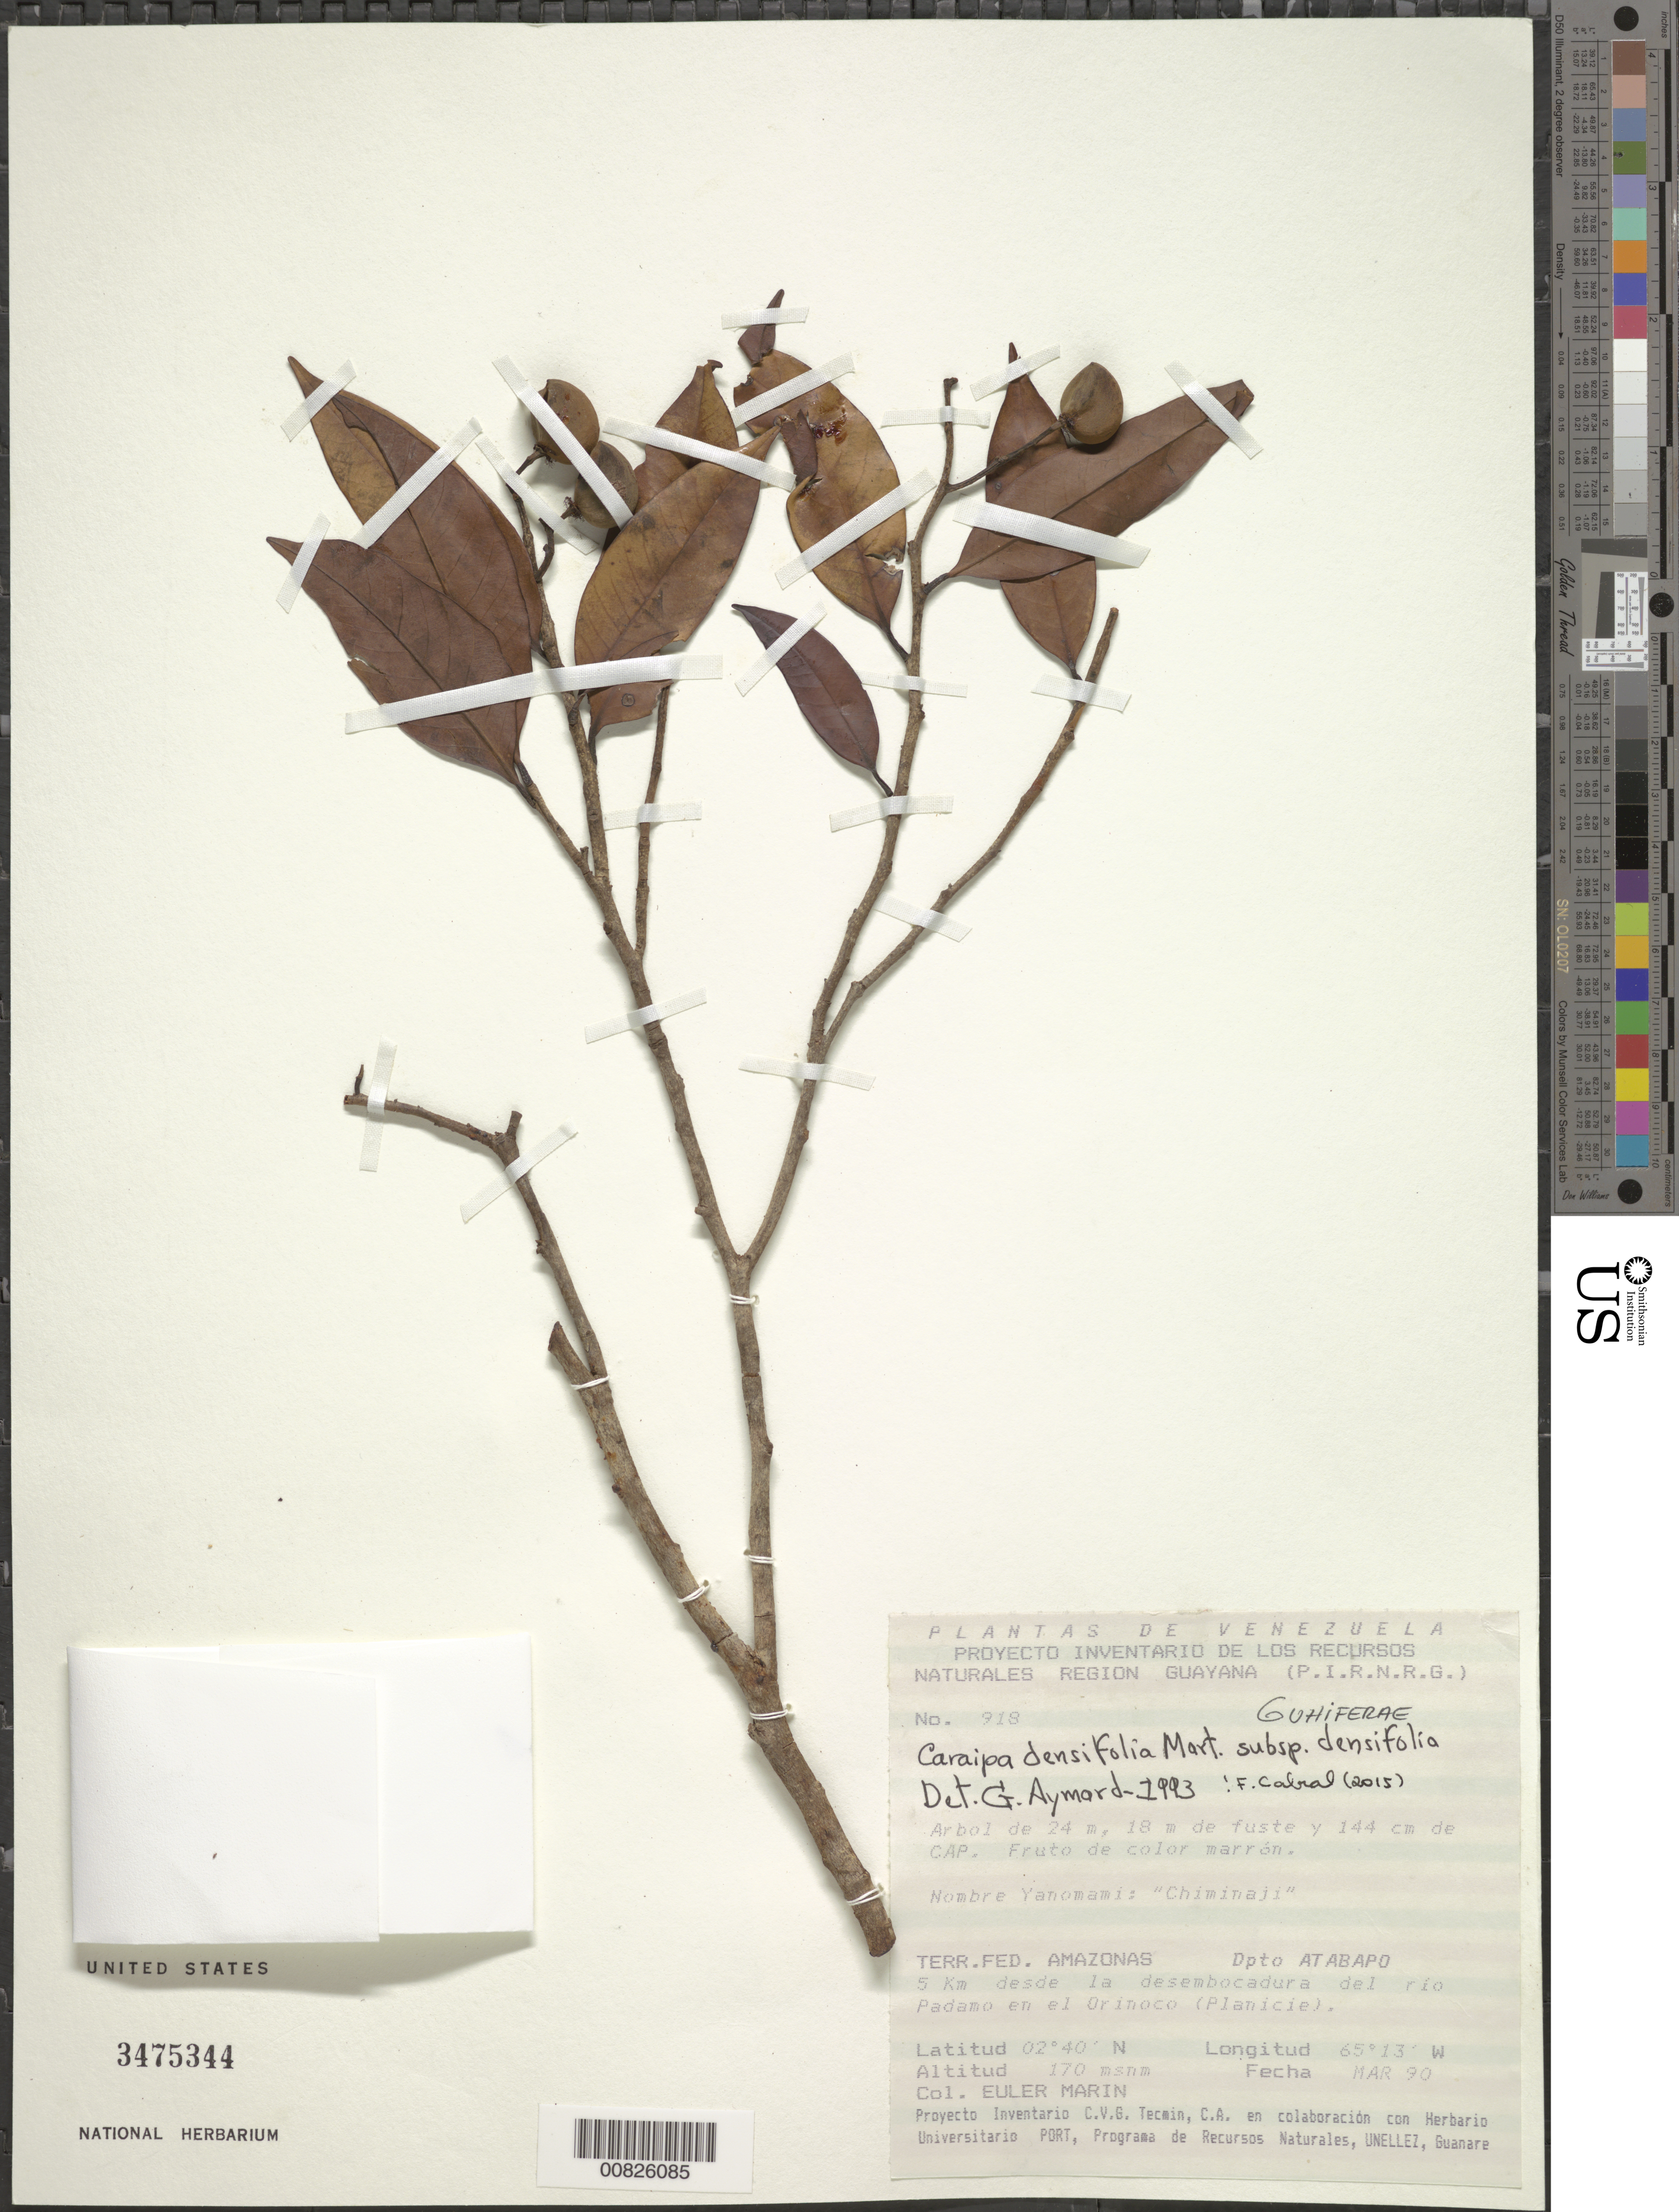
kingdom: Plantae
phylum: Tracheophyta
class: Magnoliopsida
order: Malpighiales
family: Calophyllaceae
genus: Caraipa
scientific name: Caraipa densifolia subsp. densifolia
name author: Mart.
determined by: Aymard C., G. A., (PORT), Univ. Nac. Exp. de los Llanos Ezequiel Zamora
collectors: E. Marin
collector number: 918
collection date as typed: Mar-90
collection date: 1990-03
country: Venezuela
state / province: Amazonas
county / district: Atabapo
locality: Río Padamo, 5 km desde la desembocadura, Orinoco (Planicie)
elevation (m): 170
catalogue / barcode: US 3475344